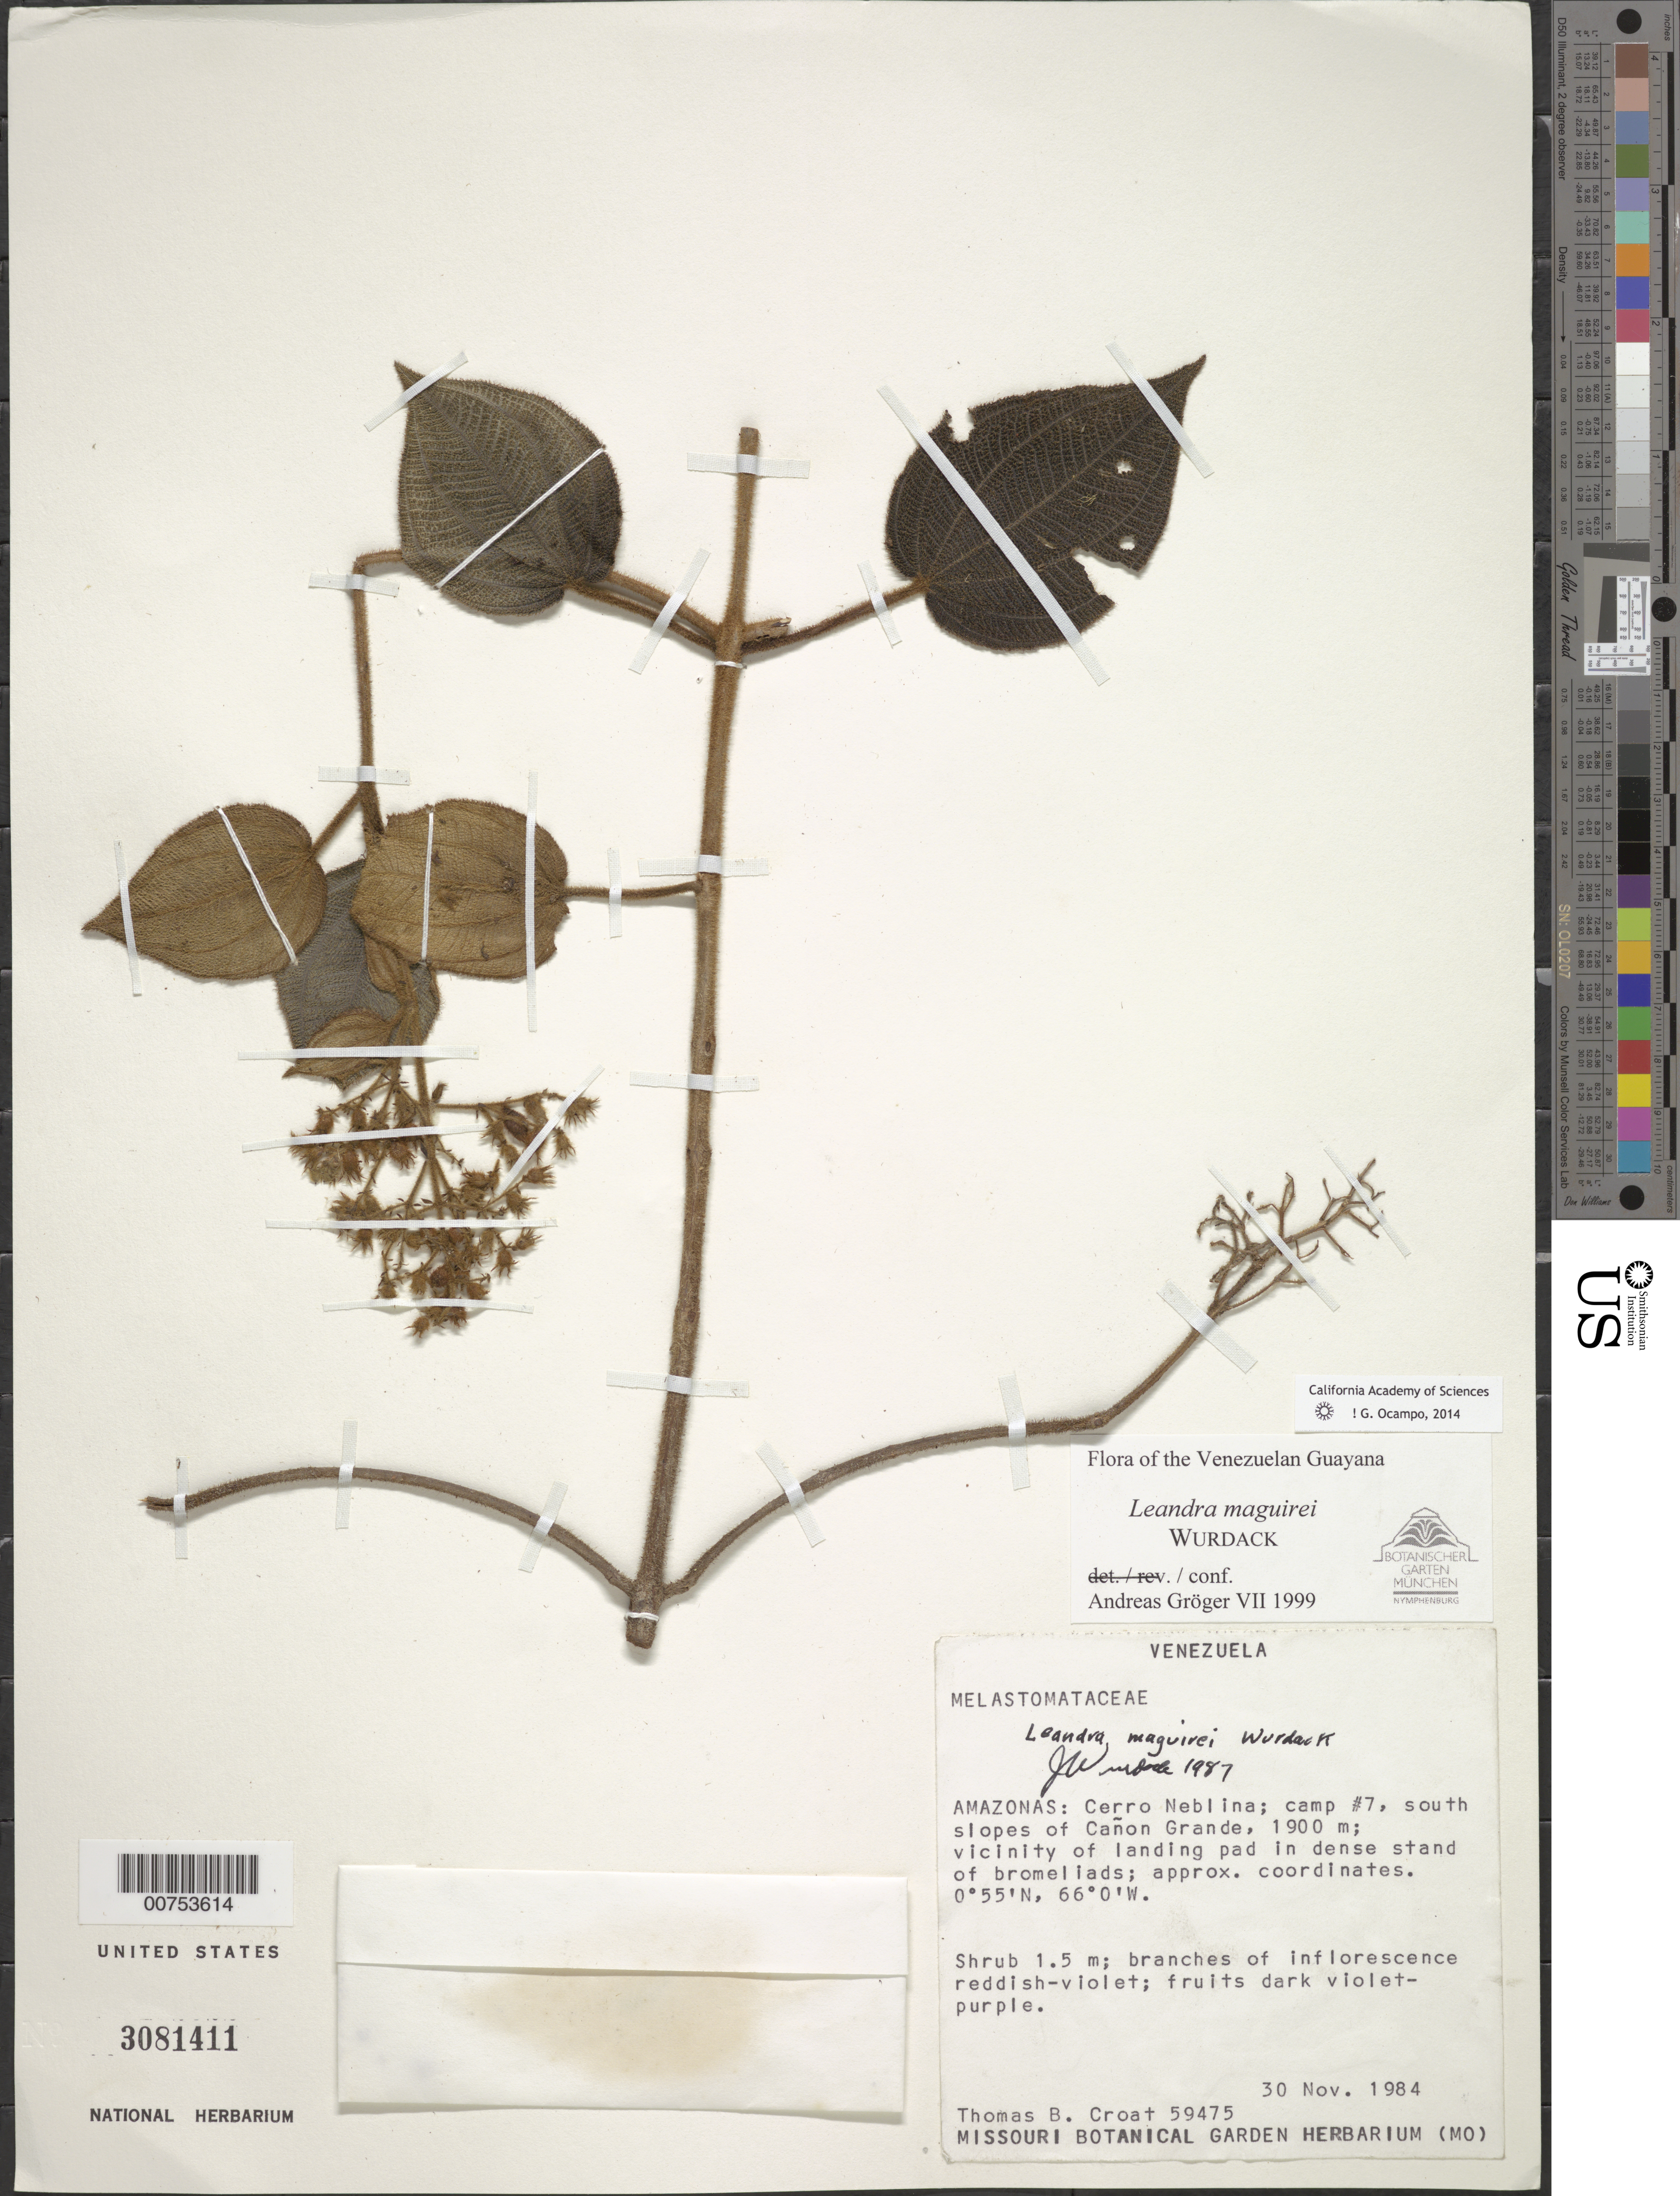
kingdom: Plantae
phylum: Tracheophyta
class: Magnoliopsida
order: Myrtales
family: Melastomataceae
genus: Leandra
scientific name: Leandra maguirei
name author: Wurdack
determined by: Gröger, A.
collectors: T. B. Croat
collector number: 59475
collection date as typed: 30-Nov-84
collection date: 1984-11-30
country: Venezuela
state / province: Amazonas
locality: Cerro Neblina, camp #7, S slopes of Cañon Grande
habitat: Dense stand of bromeliads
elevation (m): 1900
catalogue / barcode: US 3081411